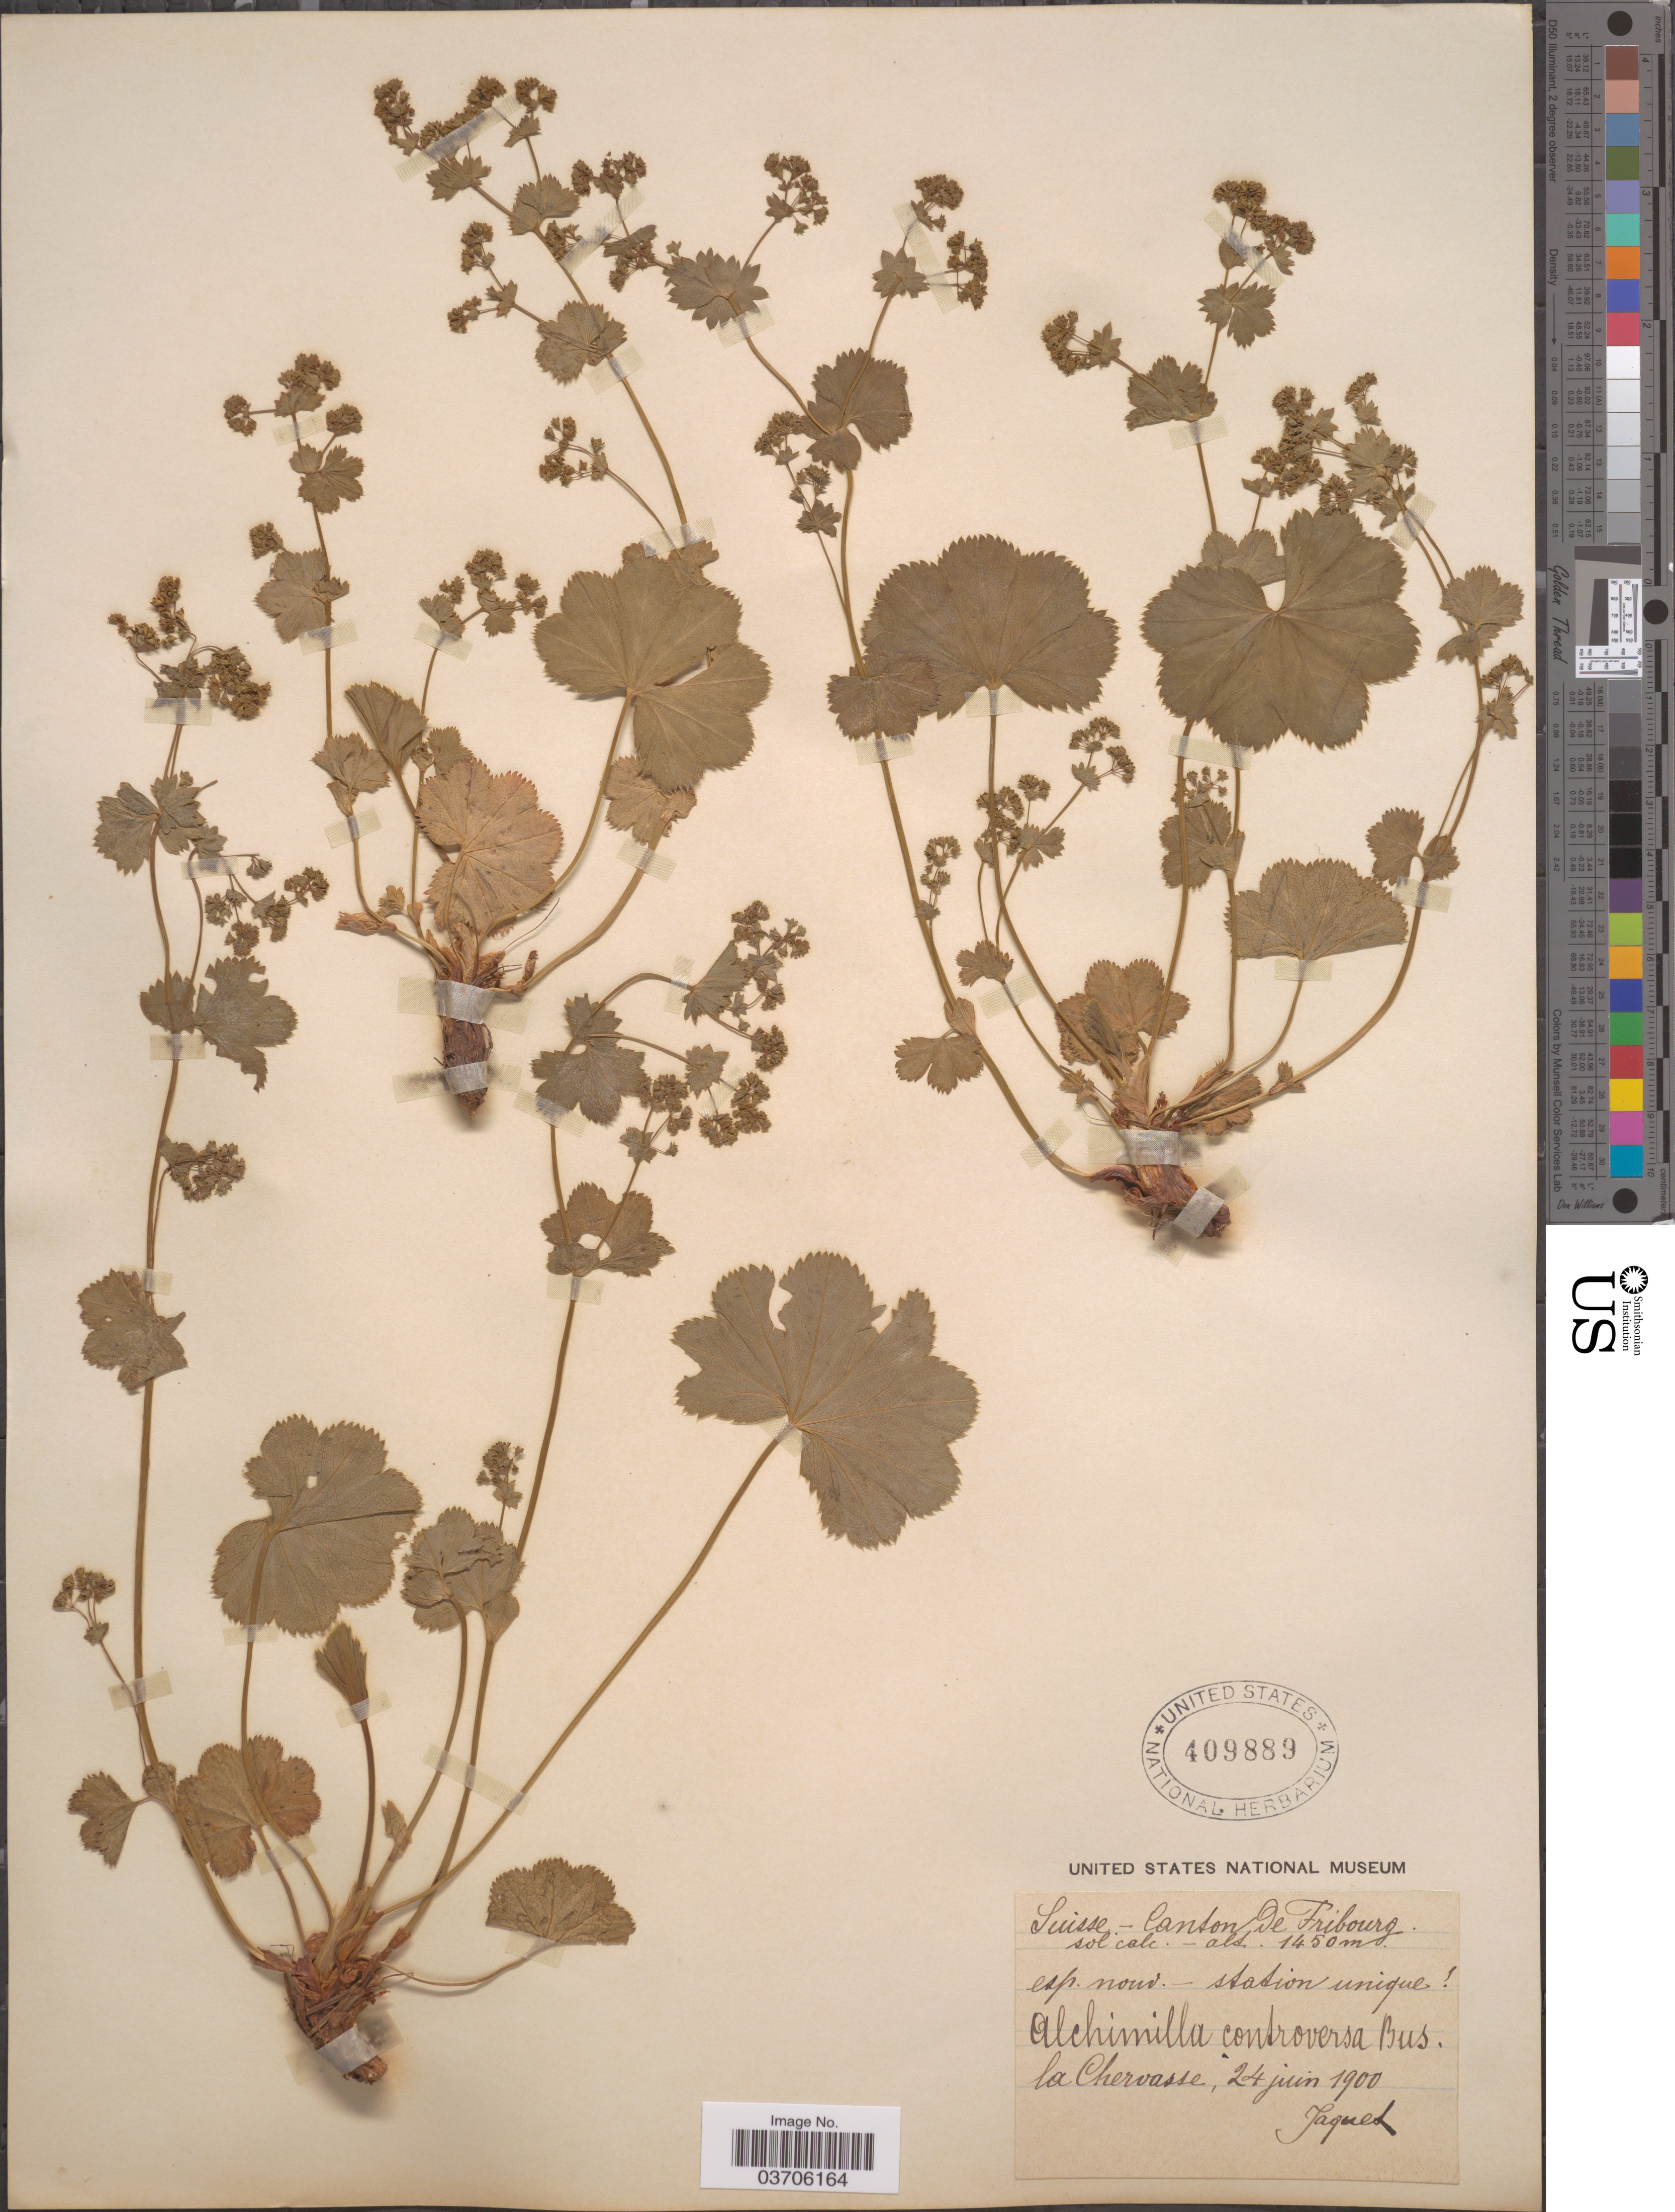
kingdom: Plantae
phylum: Tracheophyta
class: Magnoliopsida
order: Rosales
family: Rosaceae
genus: Alchemilla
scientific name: Alchemilla controversa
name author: Jaquet ex Buser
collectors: -. Jaquet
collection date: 1900-06-24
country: Switzerland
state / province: Fribourg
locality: Suisse - Canton de Fribourg sol calc. La Chervasse.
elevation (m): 1450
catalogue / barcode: US 409889